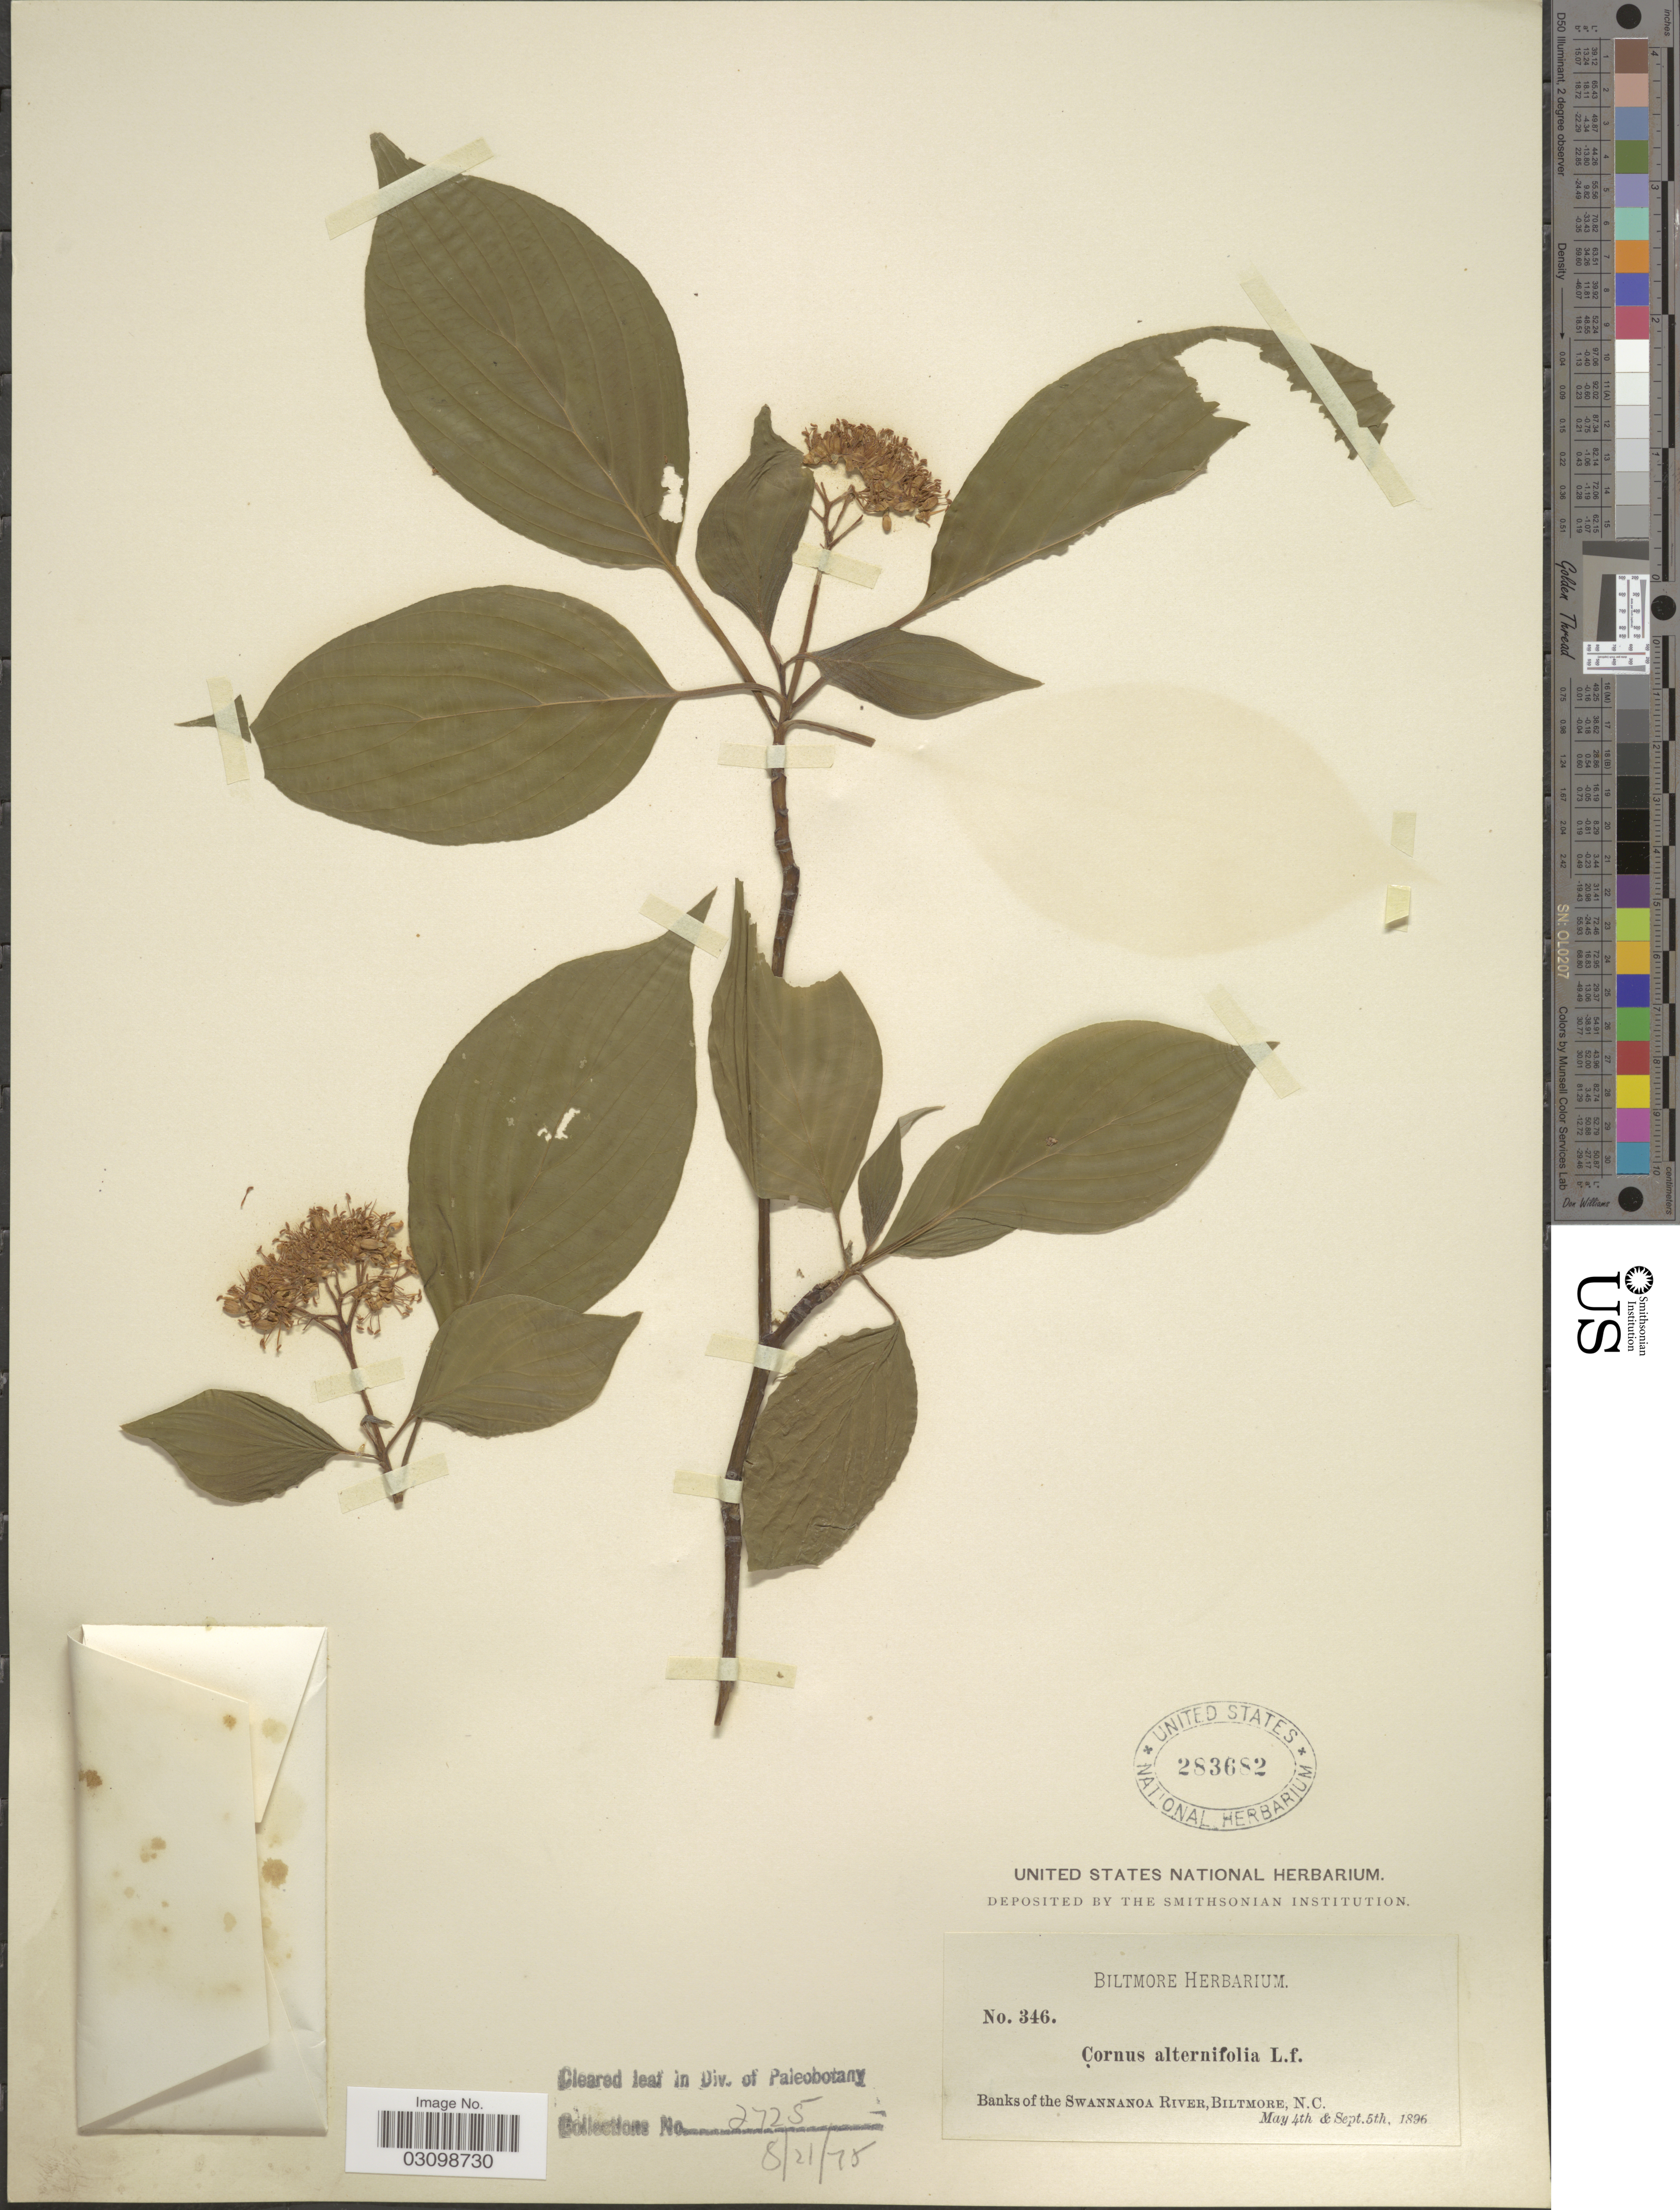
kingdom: Plantae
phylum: Tracheophyta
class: Magnoliopsida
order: Cornales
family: Cornaceae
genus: Cornus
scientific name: Cornus alternifolia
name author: L.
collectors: ex herb. Biltmore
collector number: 346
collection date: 1896-05-04/1896-09-05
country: United States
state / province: North Carolina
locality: Banks of the Swannanoa River, Biltmore, N.C.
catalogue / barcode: US 283682